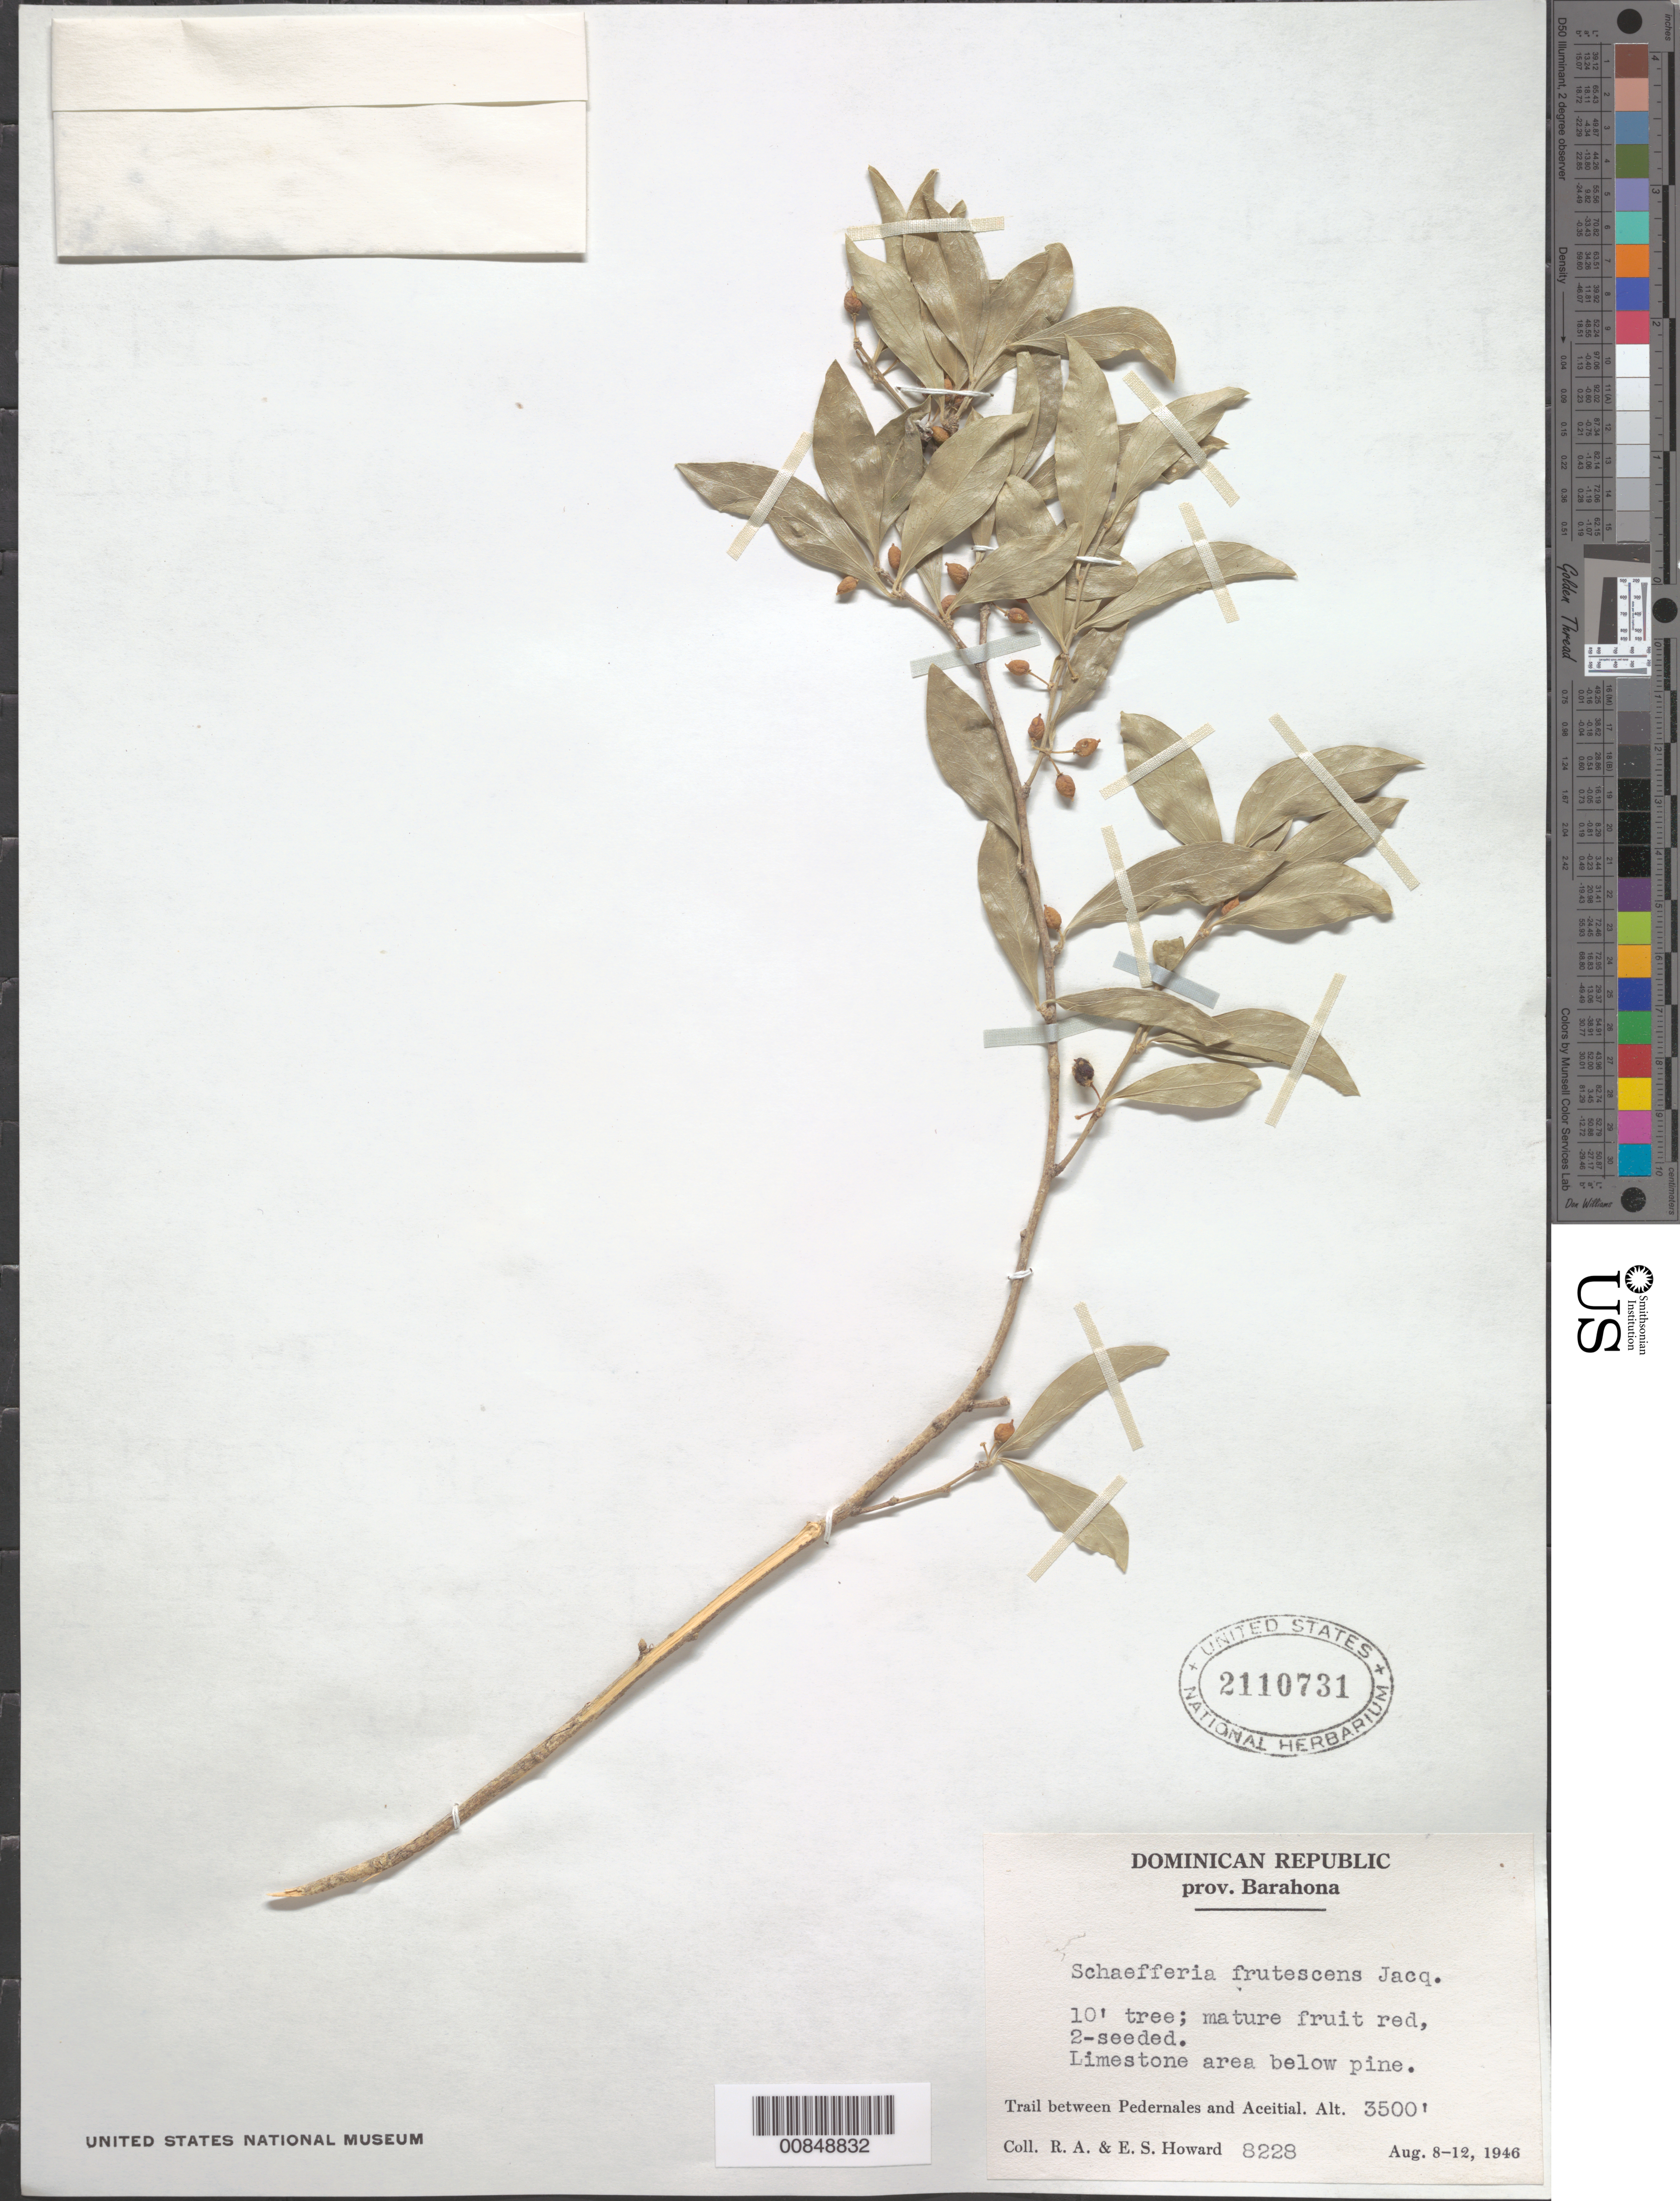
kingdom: Plantae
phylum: Tracheophyta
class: Magnoliopsida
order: Celastrales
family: Celastraceae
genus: Schaefferia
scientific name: Schaefferia frutescens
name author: Jacq.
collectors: R. A. Howard & E. S. Howard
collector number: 8228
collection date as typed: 08 Aug 1946 to 12 Aug 1946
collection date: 1946-08-08/1946-08-12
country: Dominican Republic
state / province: Barahona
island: Hispaniola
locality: Trail between Pedernales and Aceitial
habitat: Limestone area below pine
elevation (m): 1067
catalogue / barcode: US 2110731